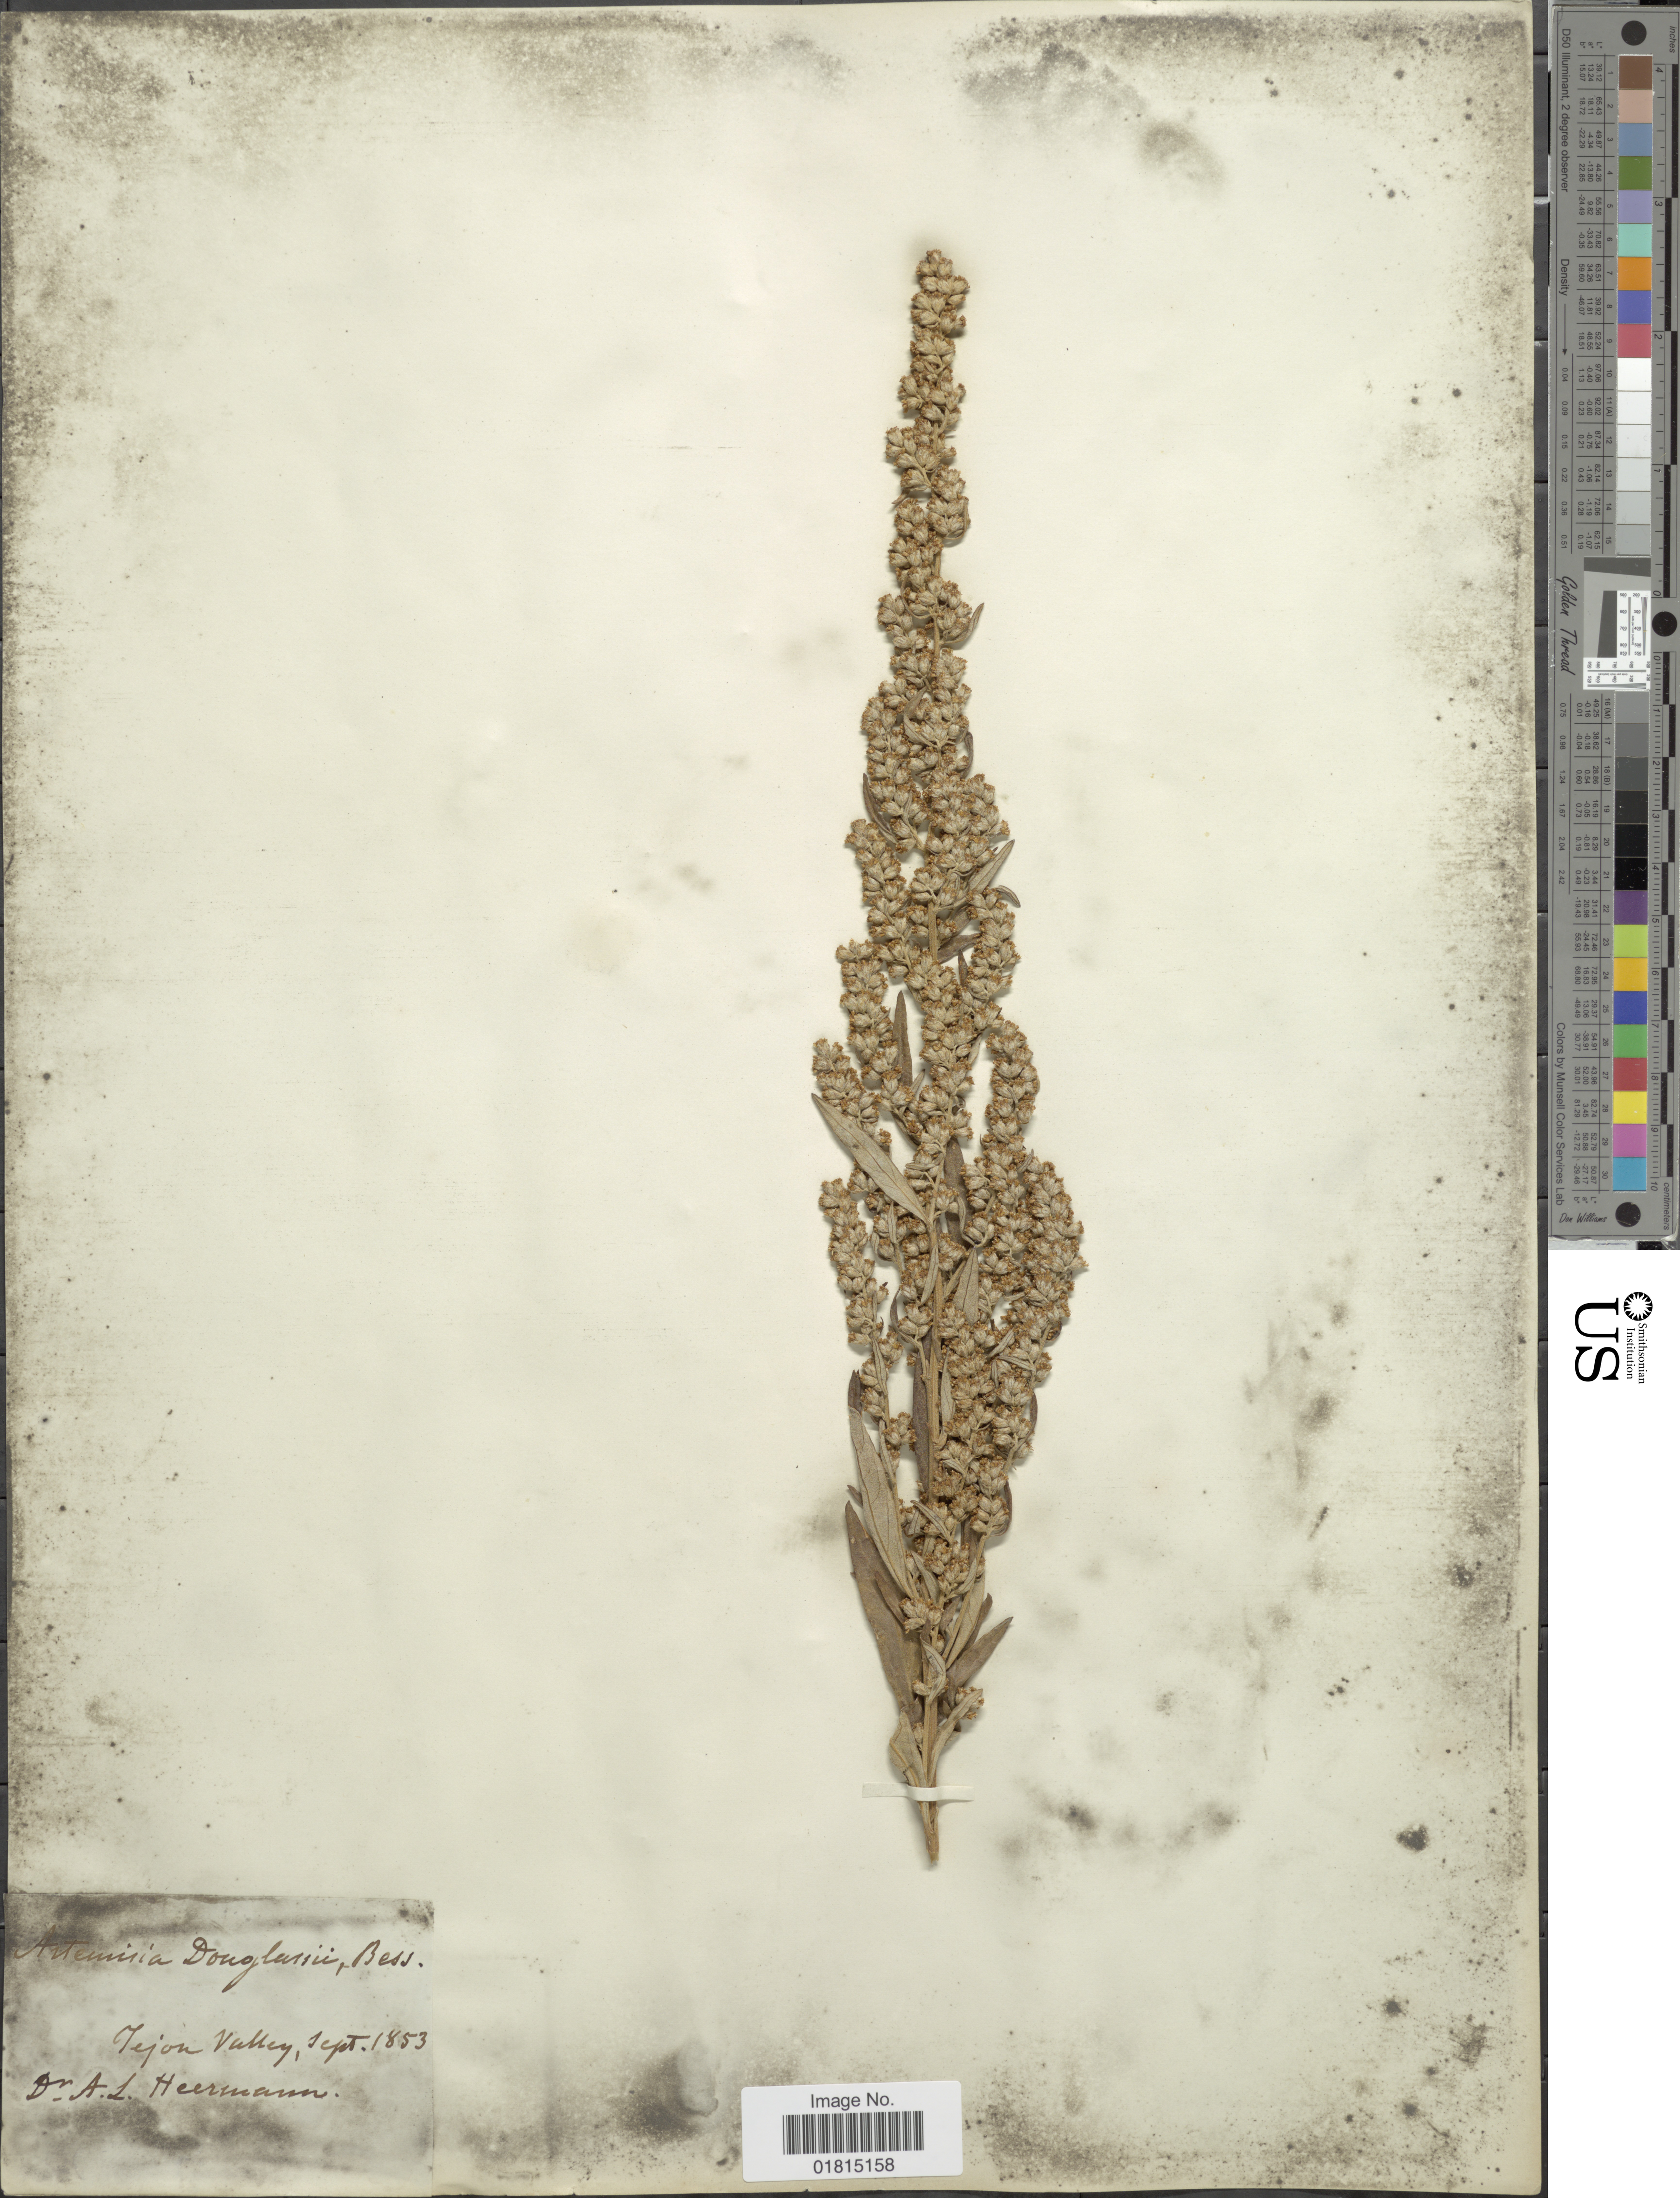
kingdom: Plantae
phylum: Tracheophyta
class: Magnoliopsida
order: Asterales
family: Asteraceae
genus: Artemisia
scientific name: Artemisia douglasiana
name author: Besser ex Hook.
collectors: A. Heermann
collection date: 1853-09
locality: Tejon Valley